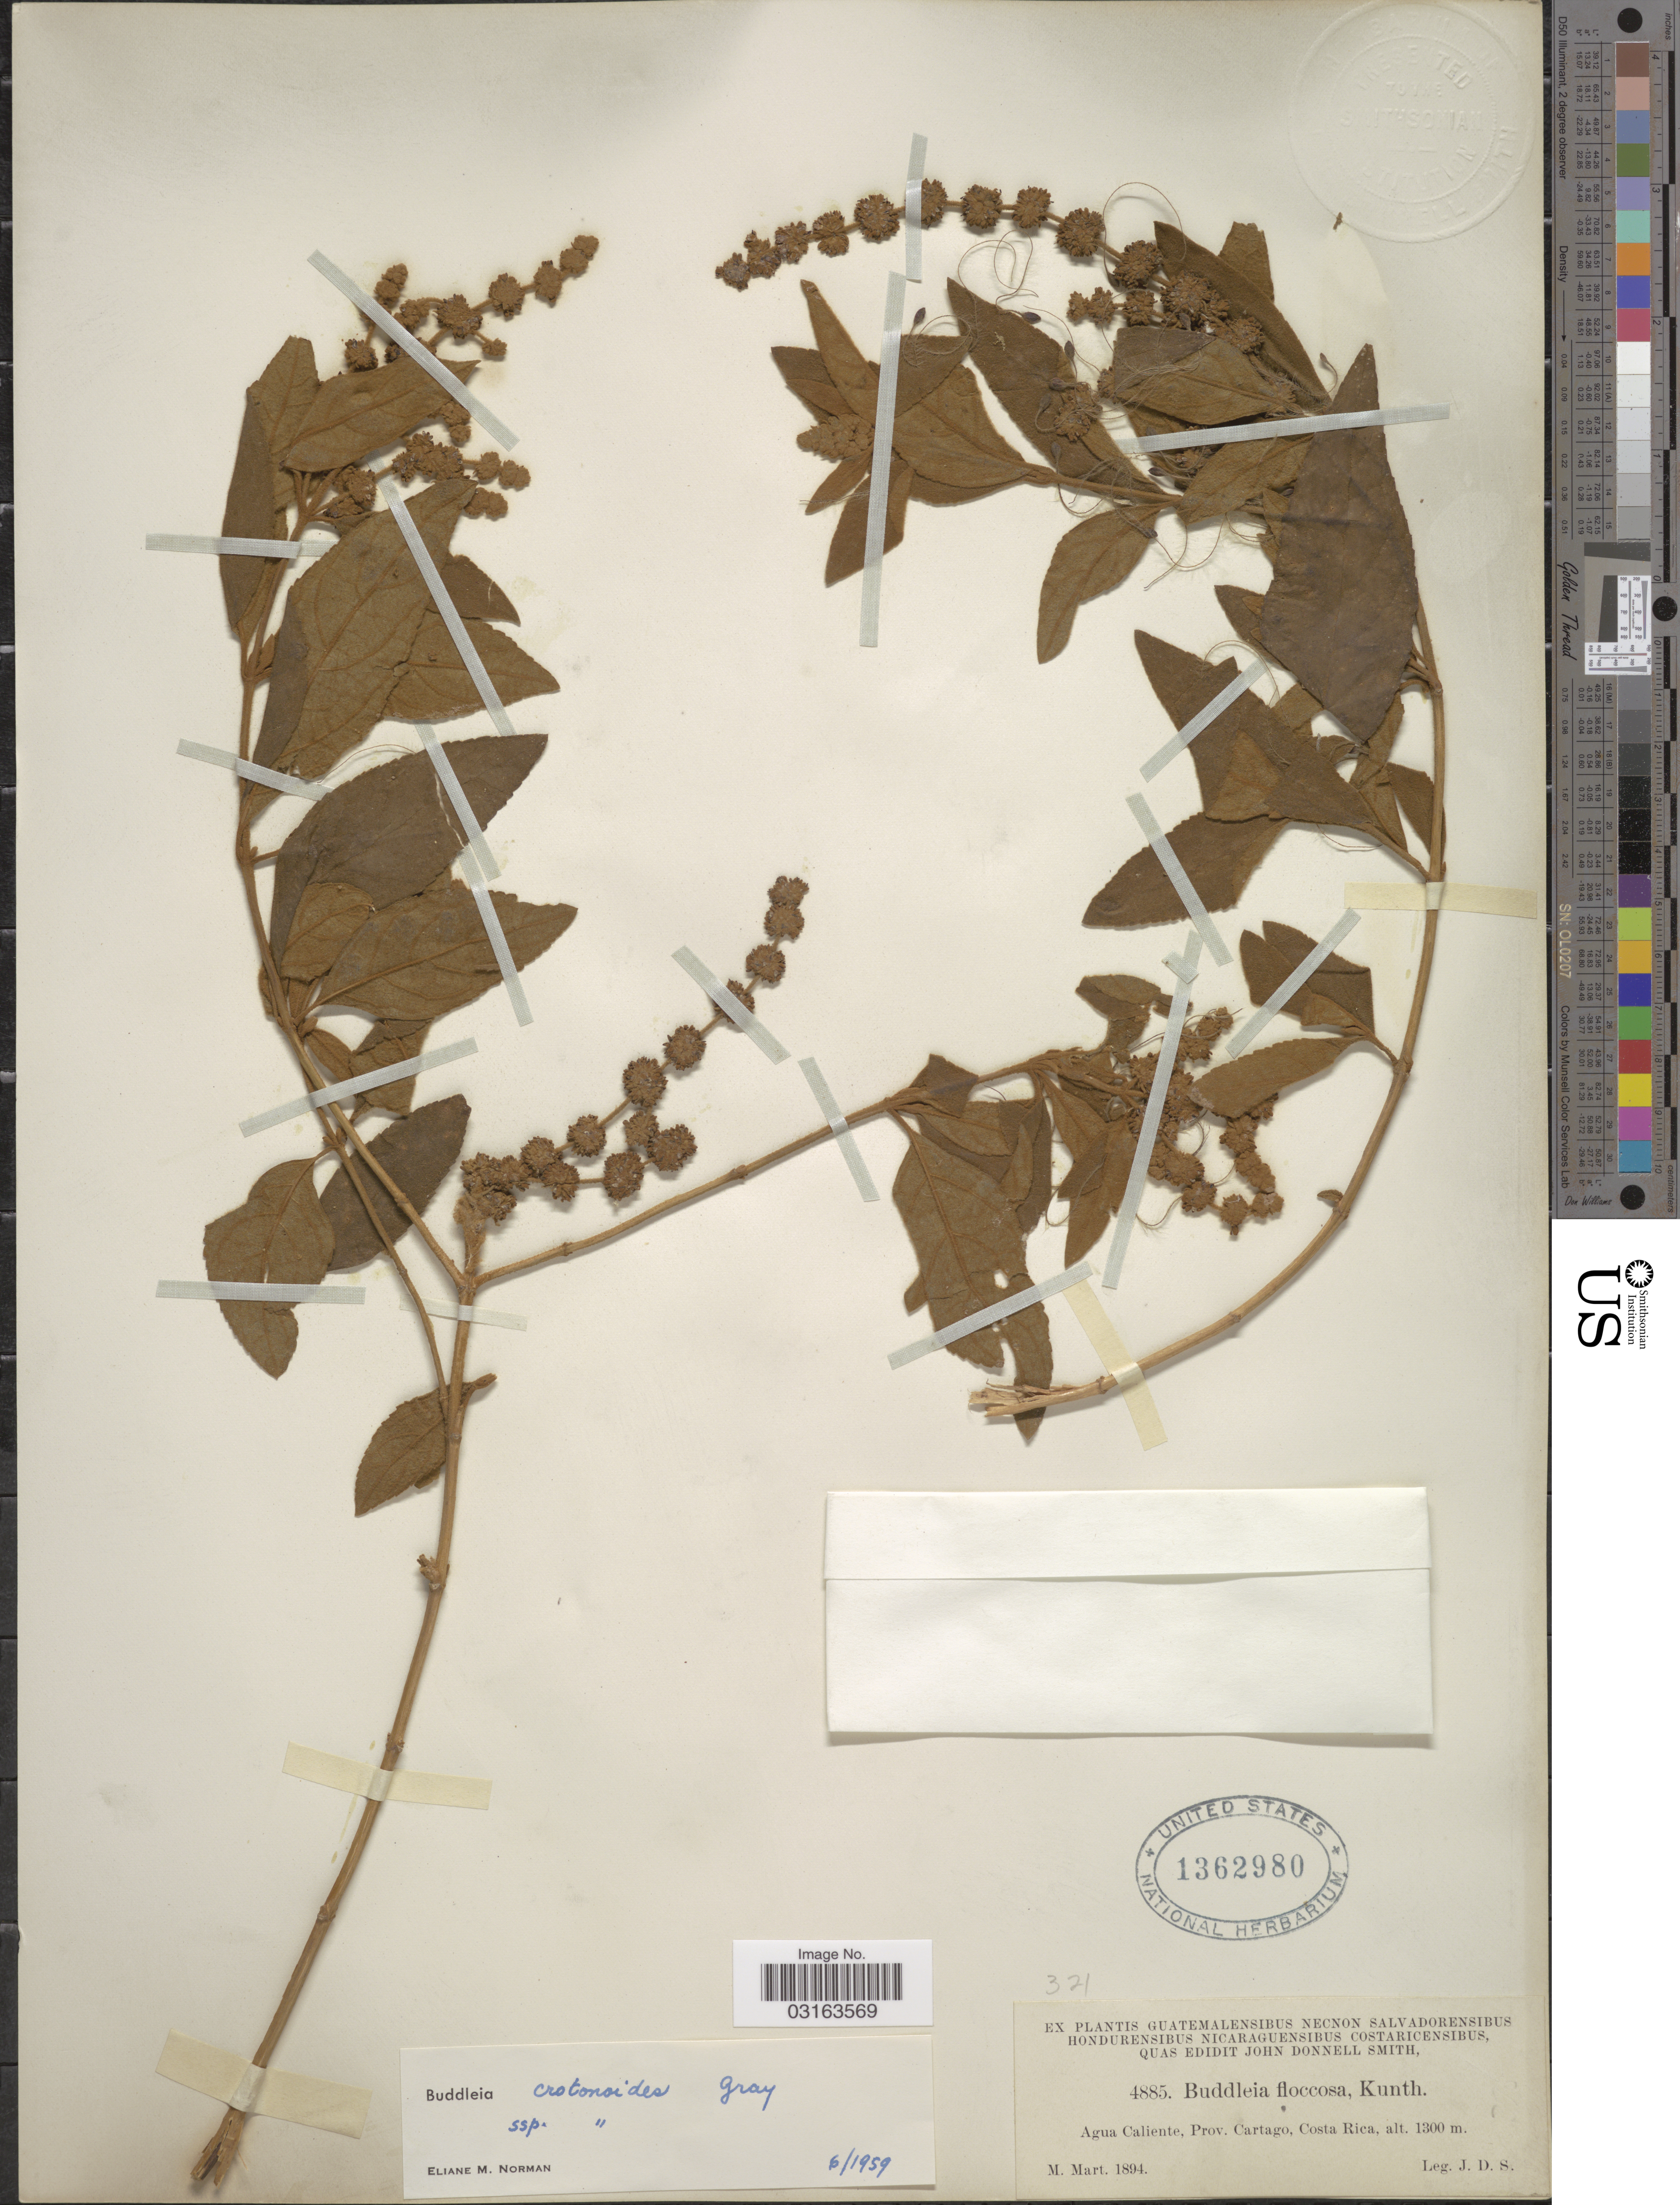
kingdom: Plantae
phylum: Tracheophyta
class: Magnoliopsida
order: Lamiales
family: Scrophulariaceae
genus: Buddleja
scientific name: Buddleja crotonoides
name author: A. Gray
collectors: J. Donnell Smith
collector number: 4885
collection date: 1894-03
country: Costa Rica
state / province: Cartago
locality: Agua Caliente.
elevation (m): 1300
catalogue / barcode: US 1352980